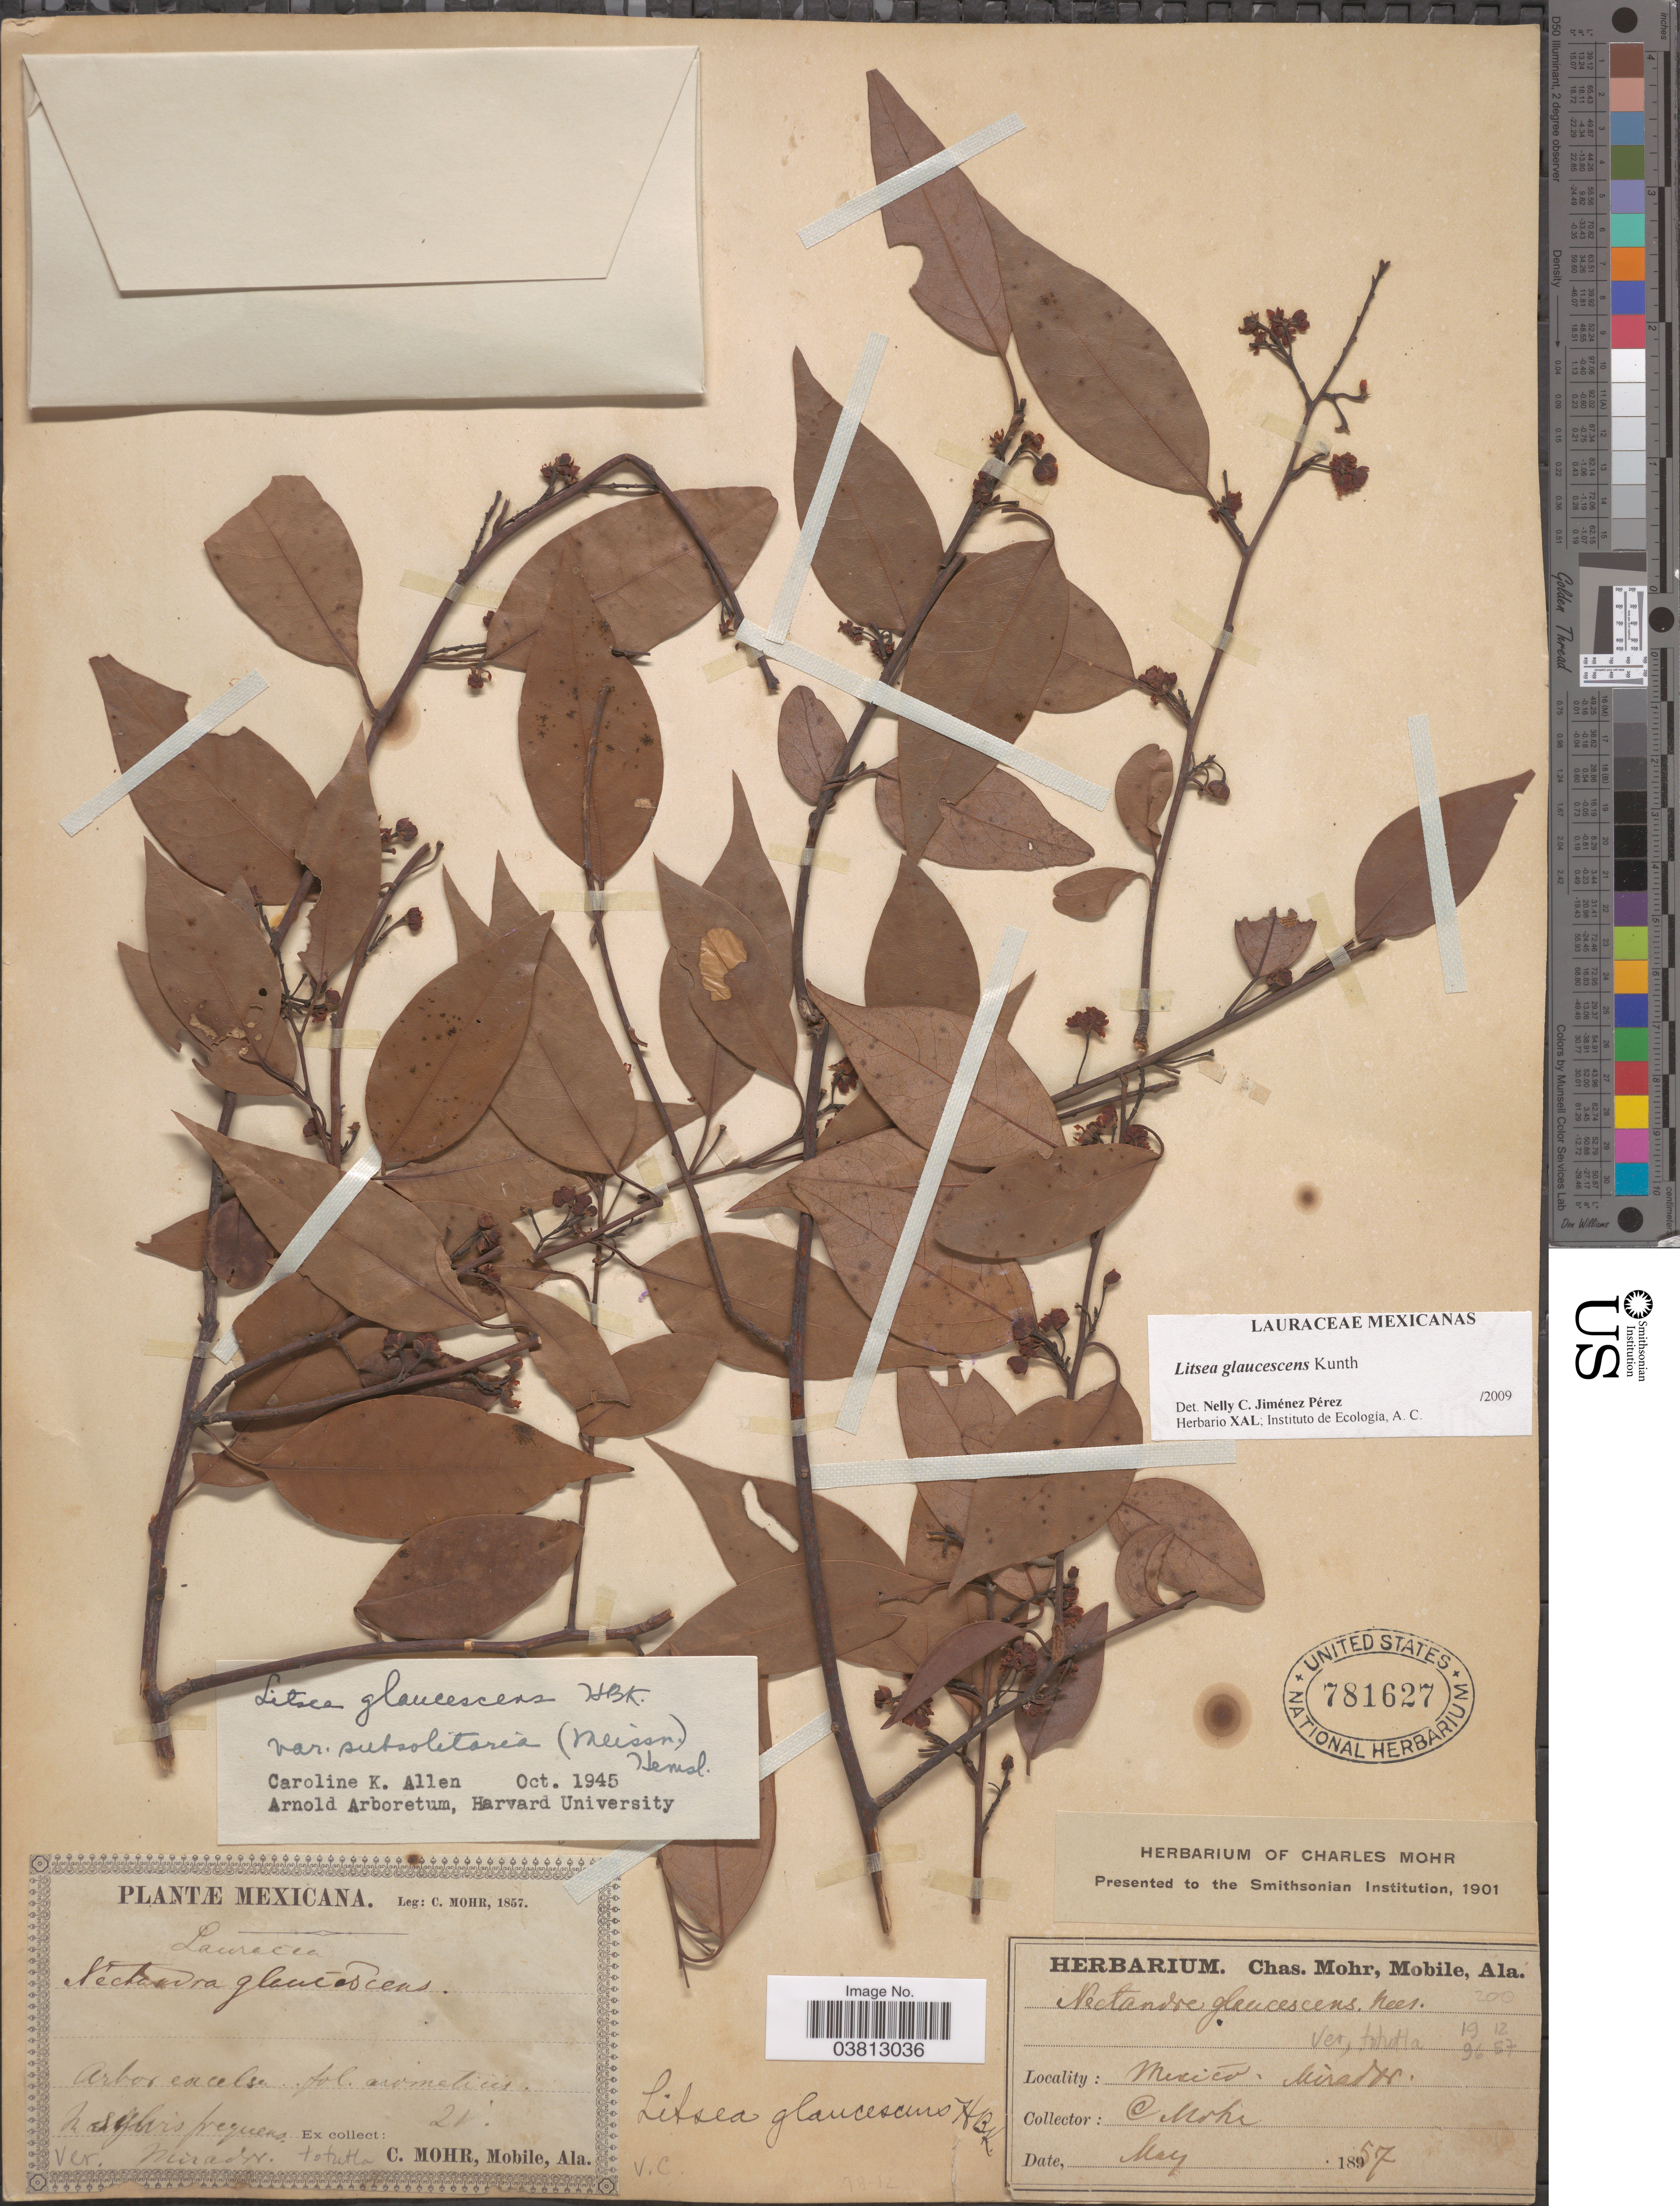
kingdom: Plantae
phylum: Tracheophyta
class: Magnoliopsida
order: Laurales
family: Lauraceae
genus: Litsea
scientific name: Litsea glaucescens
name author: Kunth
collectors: Mohr, C. T. (herbarium)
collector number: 21*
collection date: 1857-05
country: Mexico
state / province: Veracruz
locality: Mirador. Ver. Totutla.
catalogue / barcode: US 781627